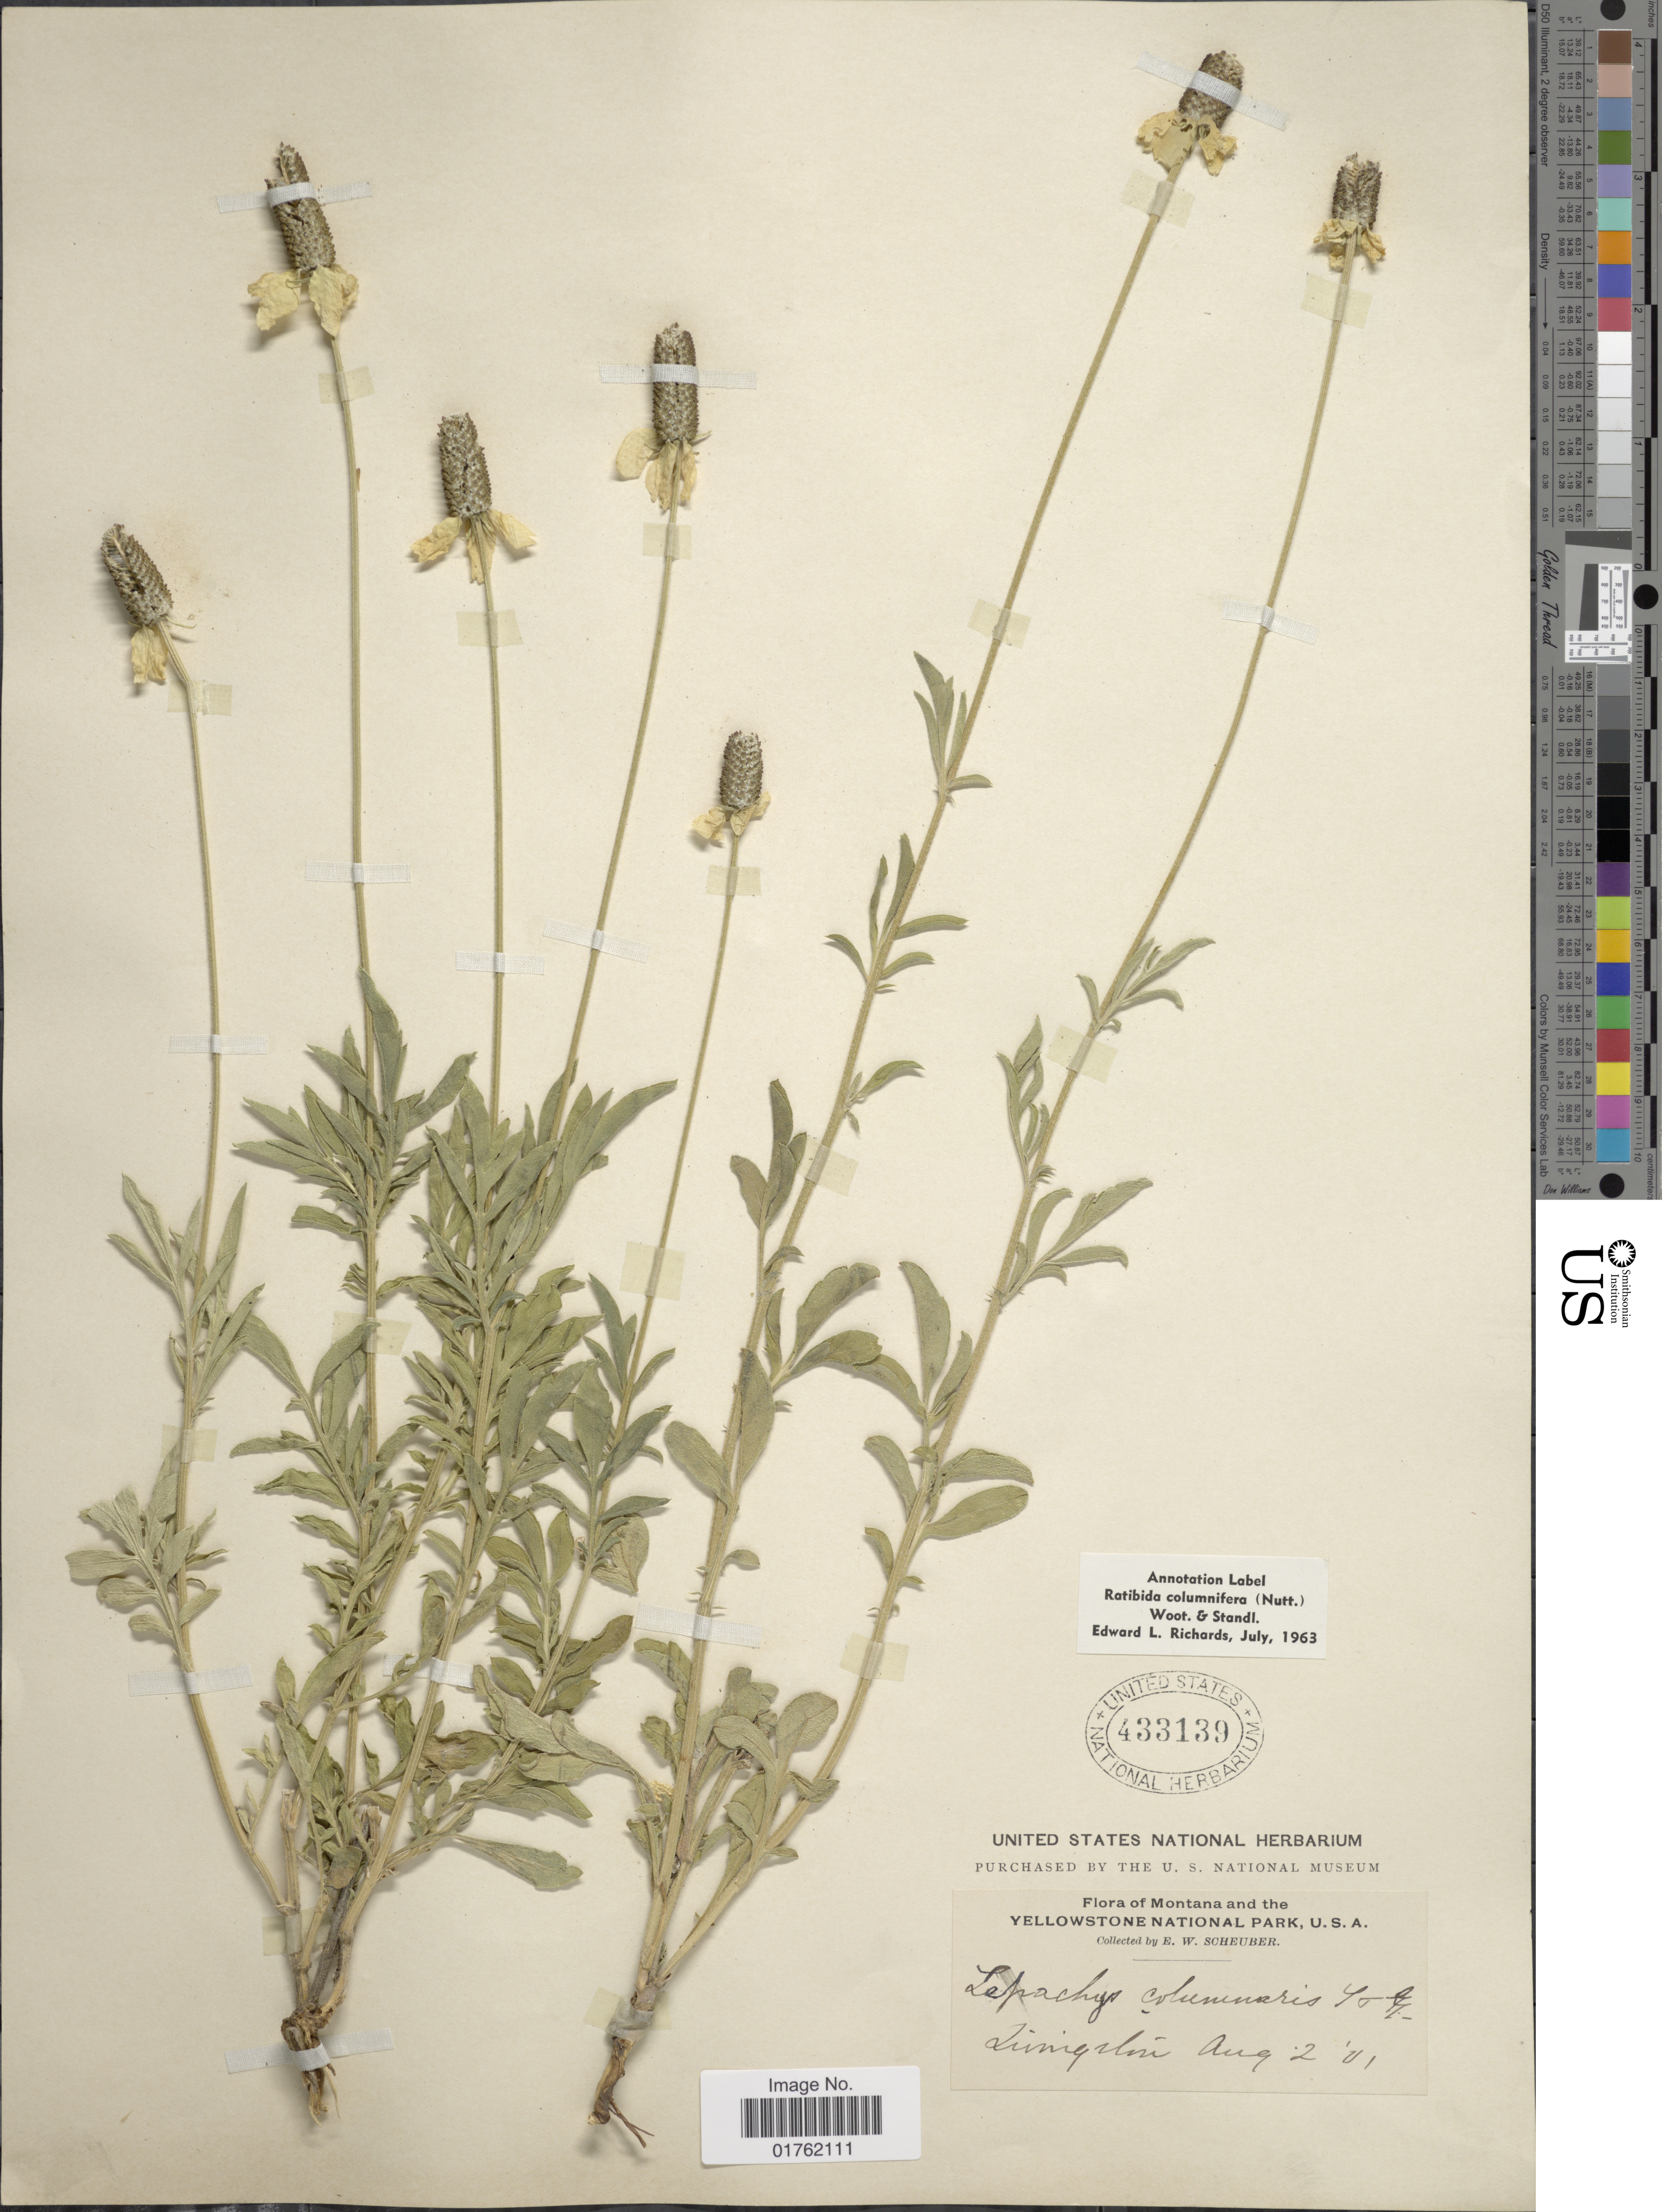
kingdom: Plantae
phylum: Tracheophyta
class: Magnoliopsida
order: Asterales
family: Asteraceae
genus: Ratibida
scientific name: Ratibida columnaris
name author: (Pursh) D. Don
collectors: E. Scheuber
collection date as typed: Transcribed d/m/y: 2/8/1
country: United States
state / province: Montana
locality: The Yellowstone National Park, Livingston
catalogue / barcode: US 433139